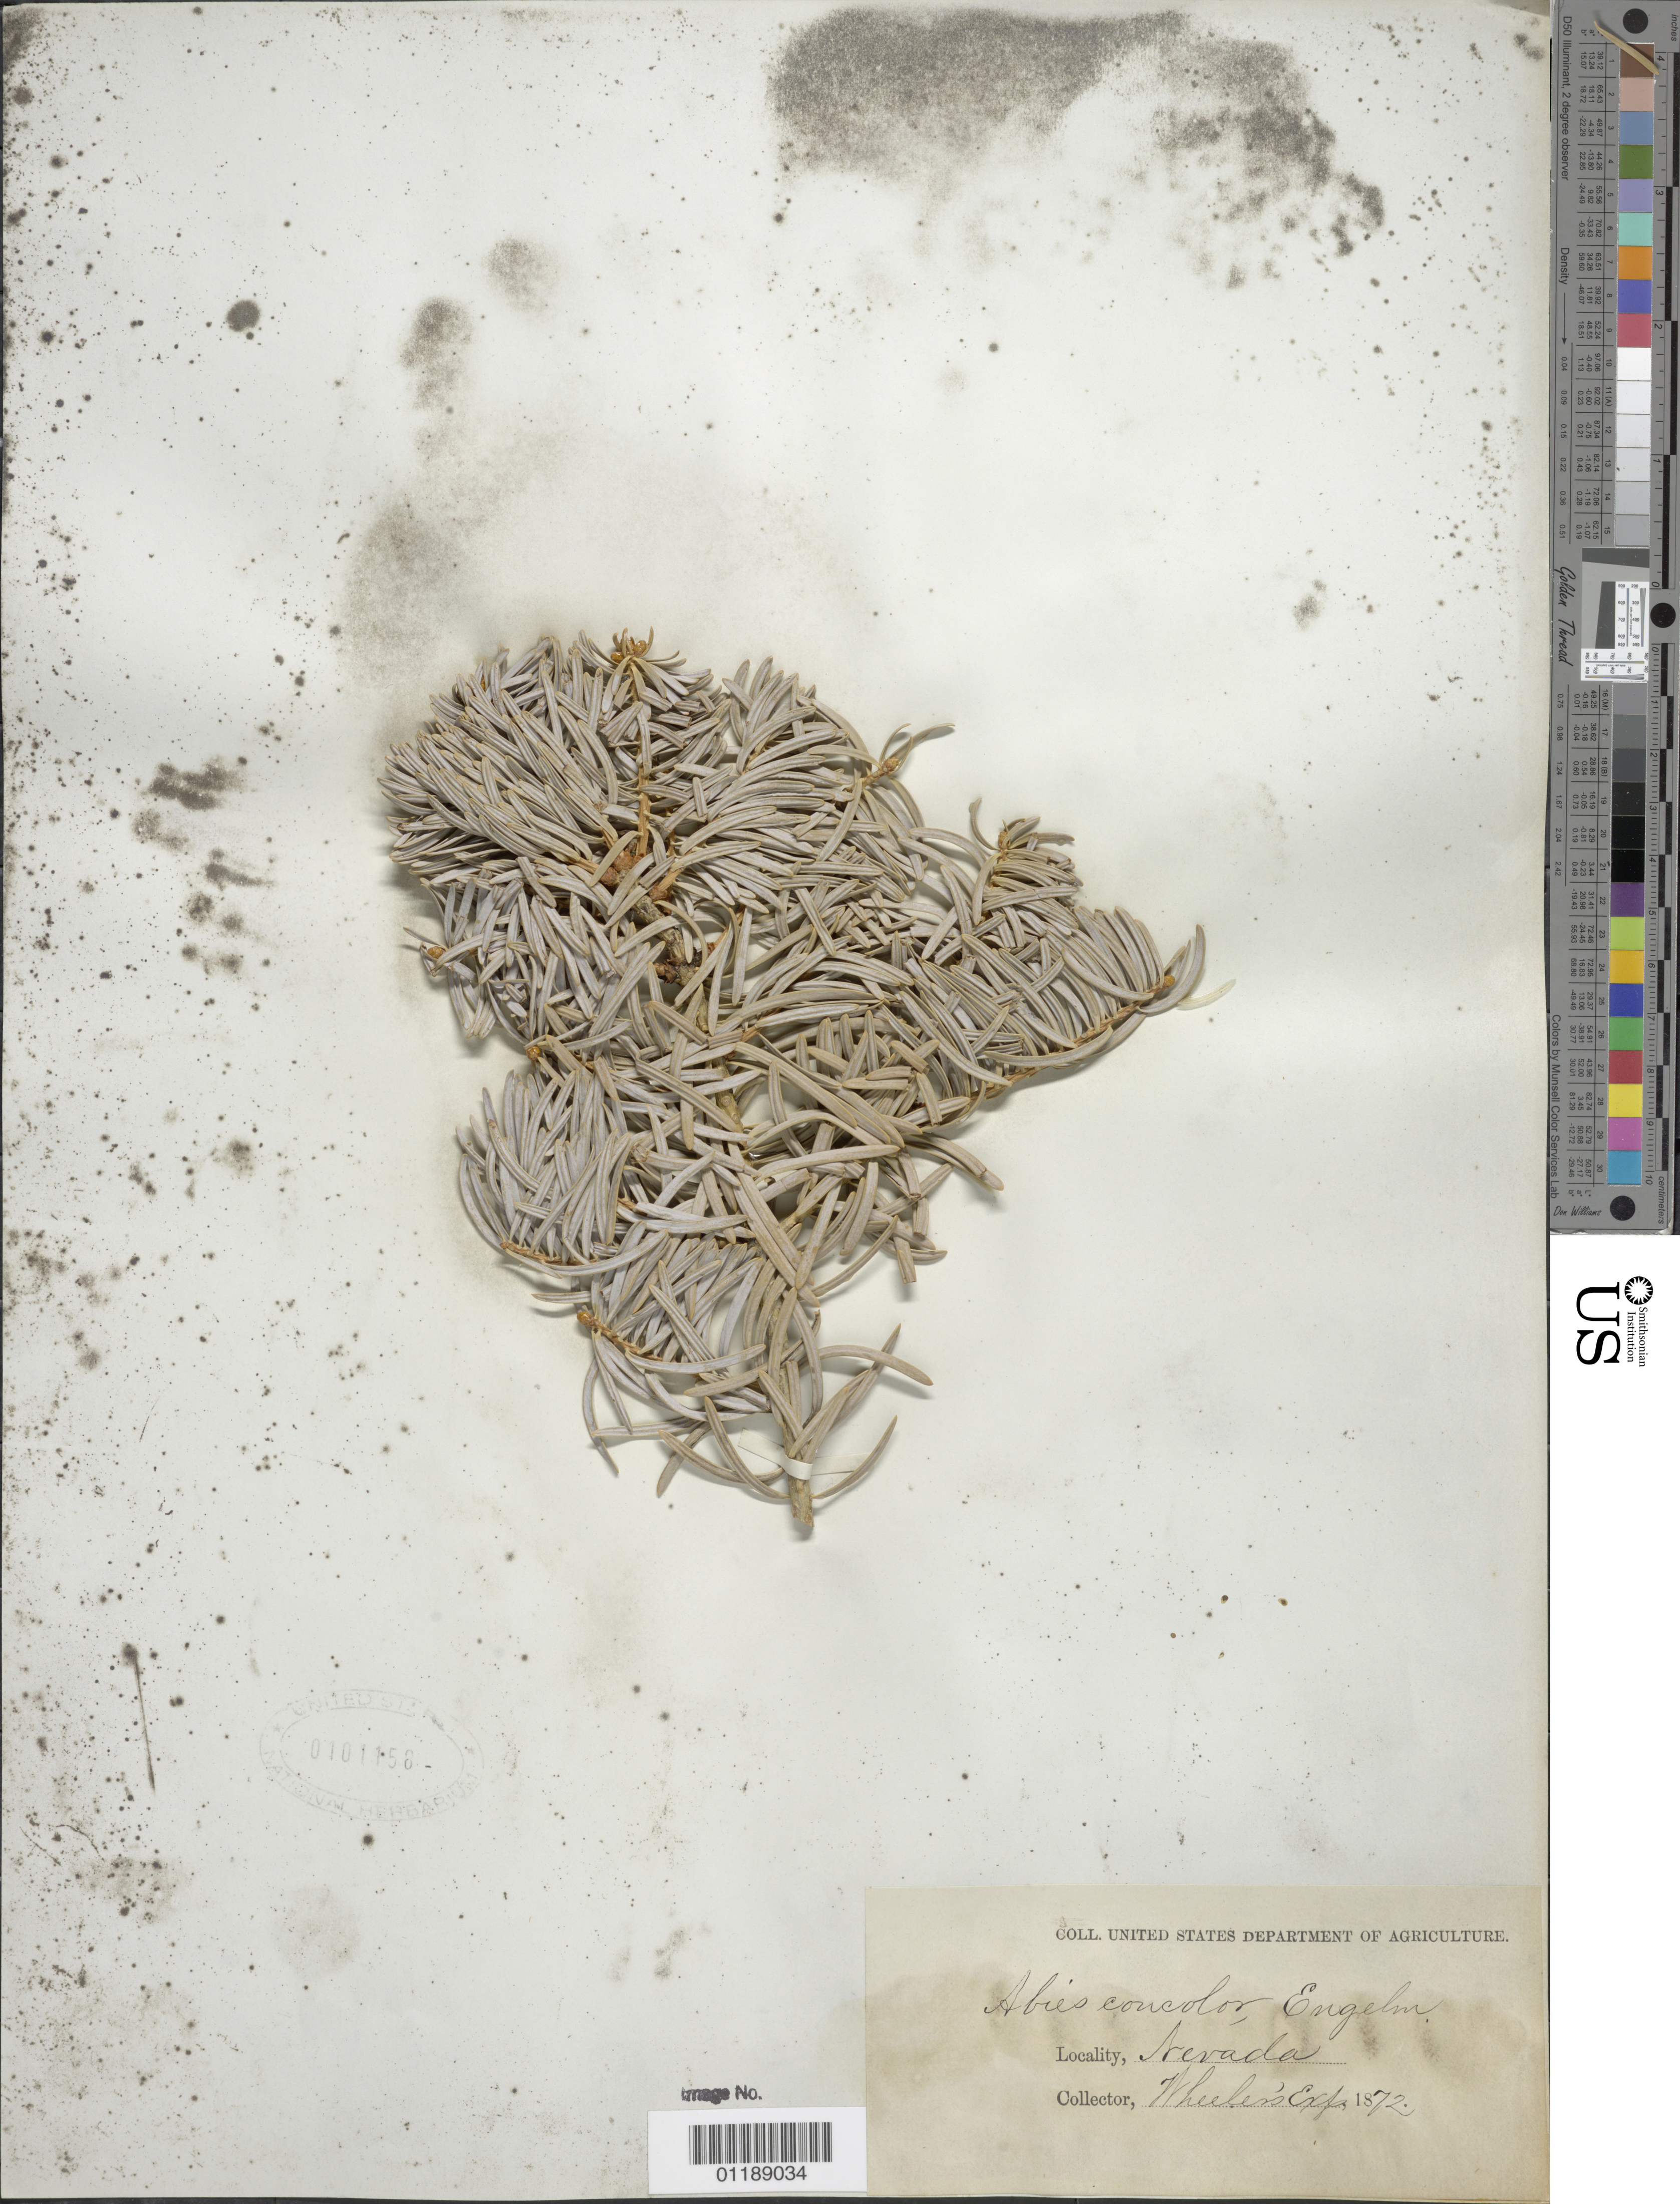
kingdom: Plantae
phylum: Tracheophyta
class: Pinopsida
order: Pinales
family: Pinaceae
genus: Abies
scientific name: Abies concolor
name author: (Gordon & Glend.) Lindl. ex Hildebr.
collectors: -- Wheeler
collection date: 1872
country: United States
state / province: Nevada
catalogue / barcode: US 101158